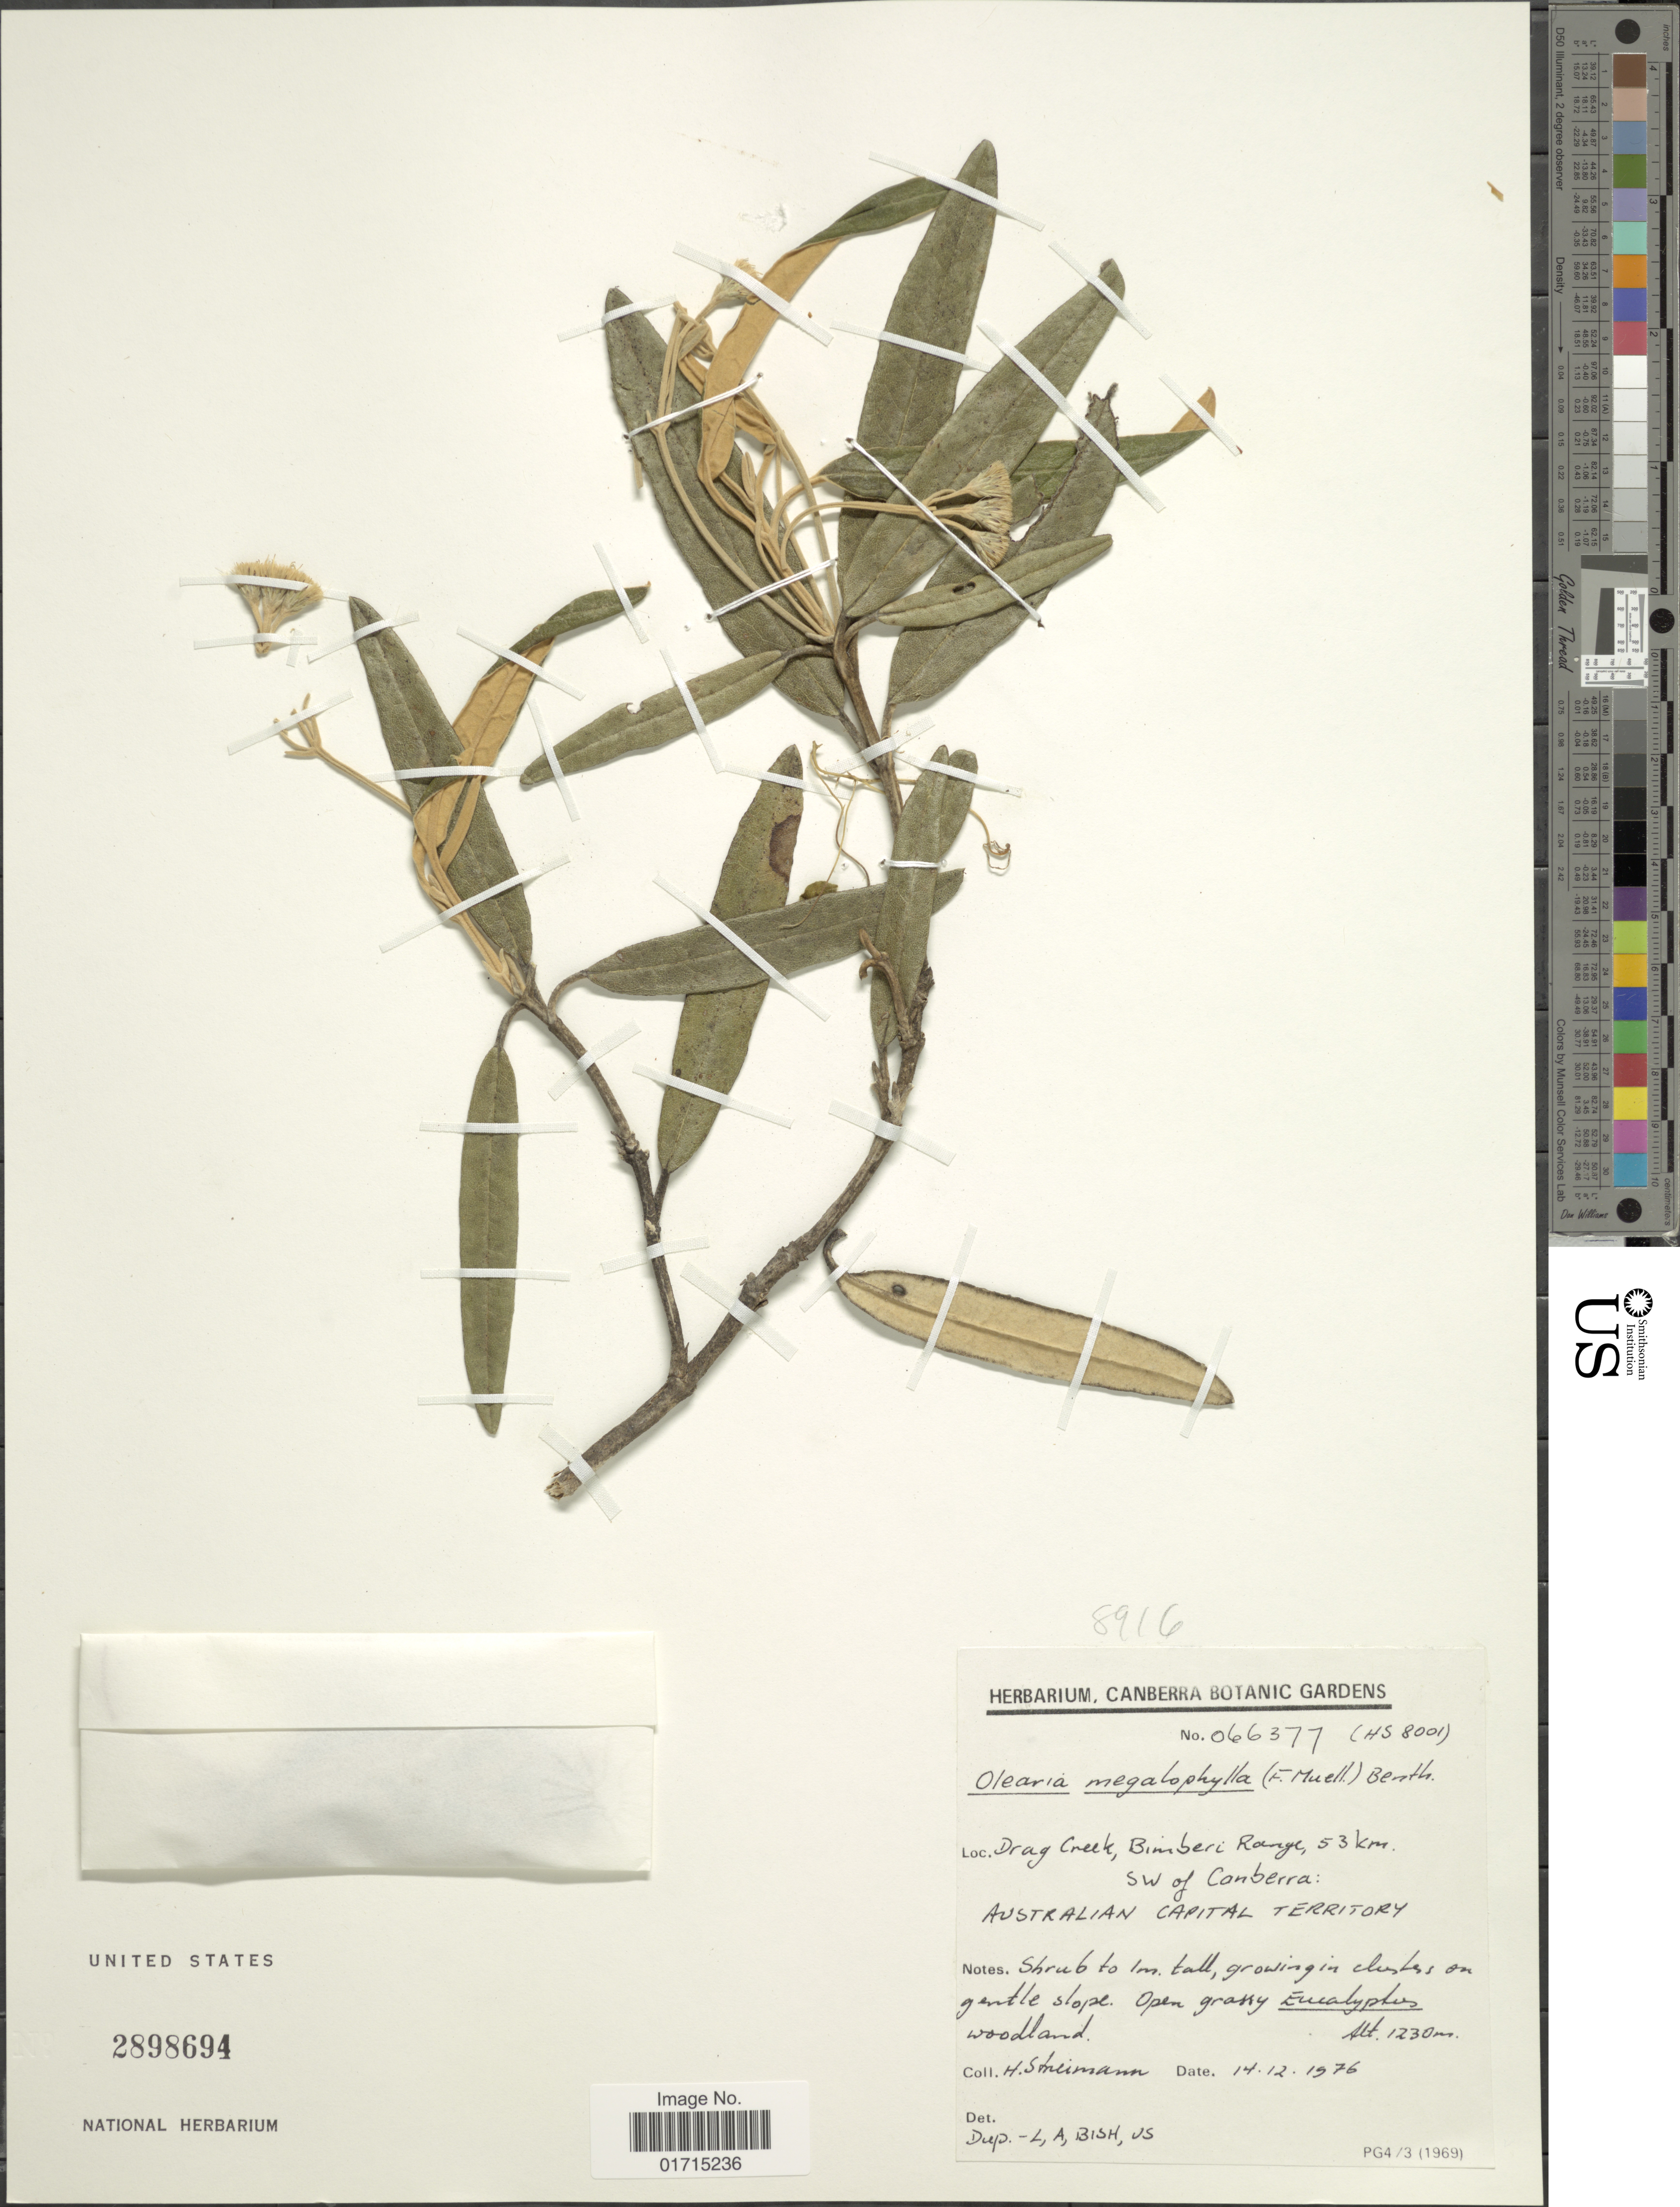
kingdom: Plantae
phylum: Tracheophyta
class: Magnoliopsida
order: Asterales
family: Asteraceae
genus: Olearia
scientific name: Olearia megalophylla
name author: (F. Muell.) F. Muell. ex Benth.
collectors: H. Streimann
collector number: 066377(HS8001)?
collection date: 1976-12-14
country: Australia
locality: Drag Creek, Bimberi Range, 53 km SW of Canberra: Australian Capital Territory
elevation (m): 1230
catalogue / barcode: US 2898694